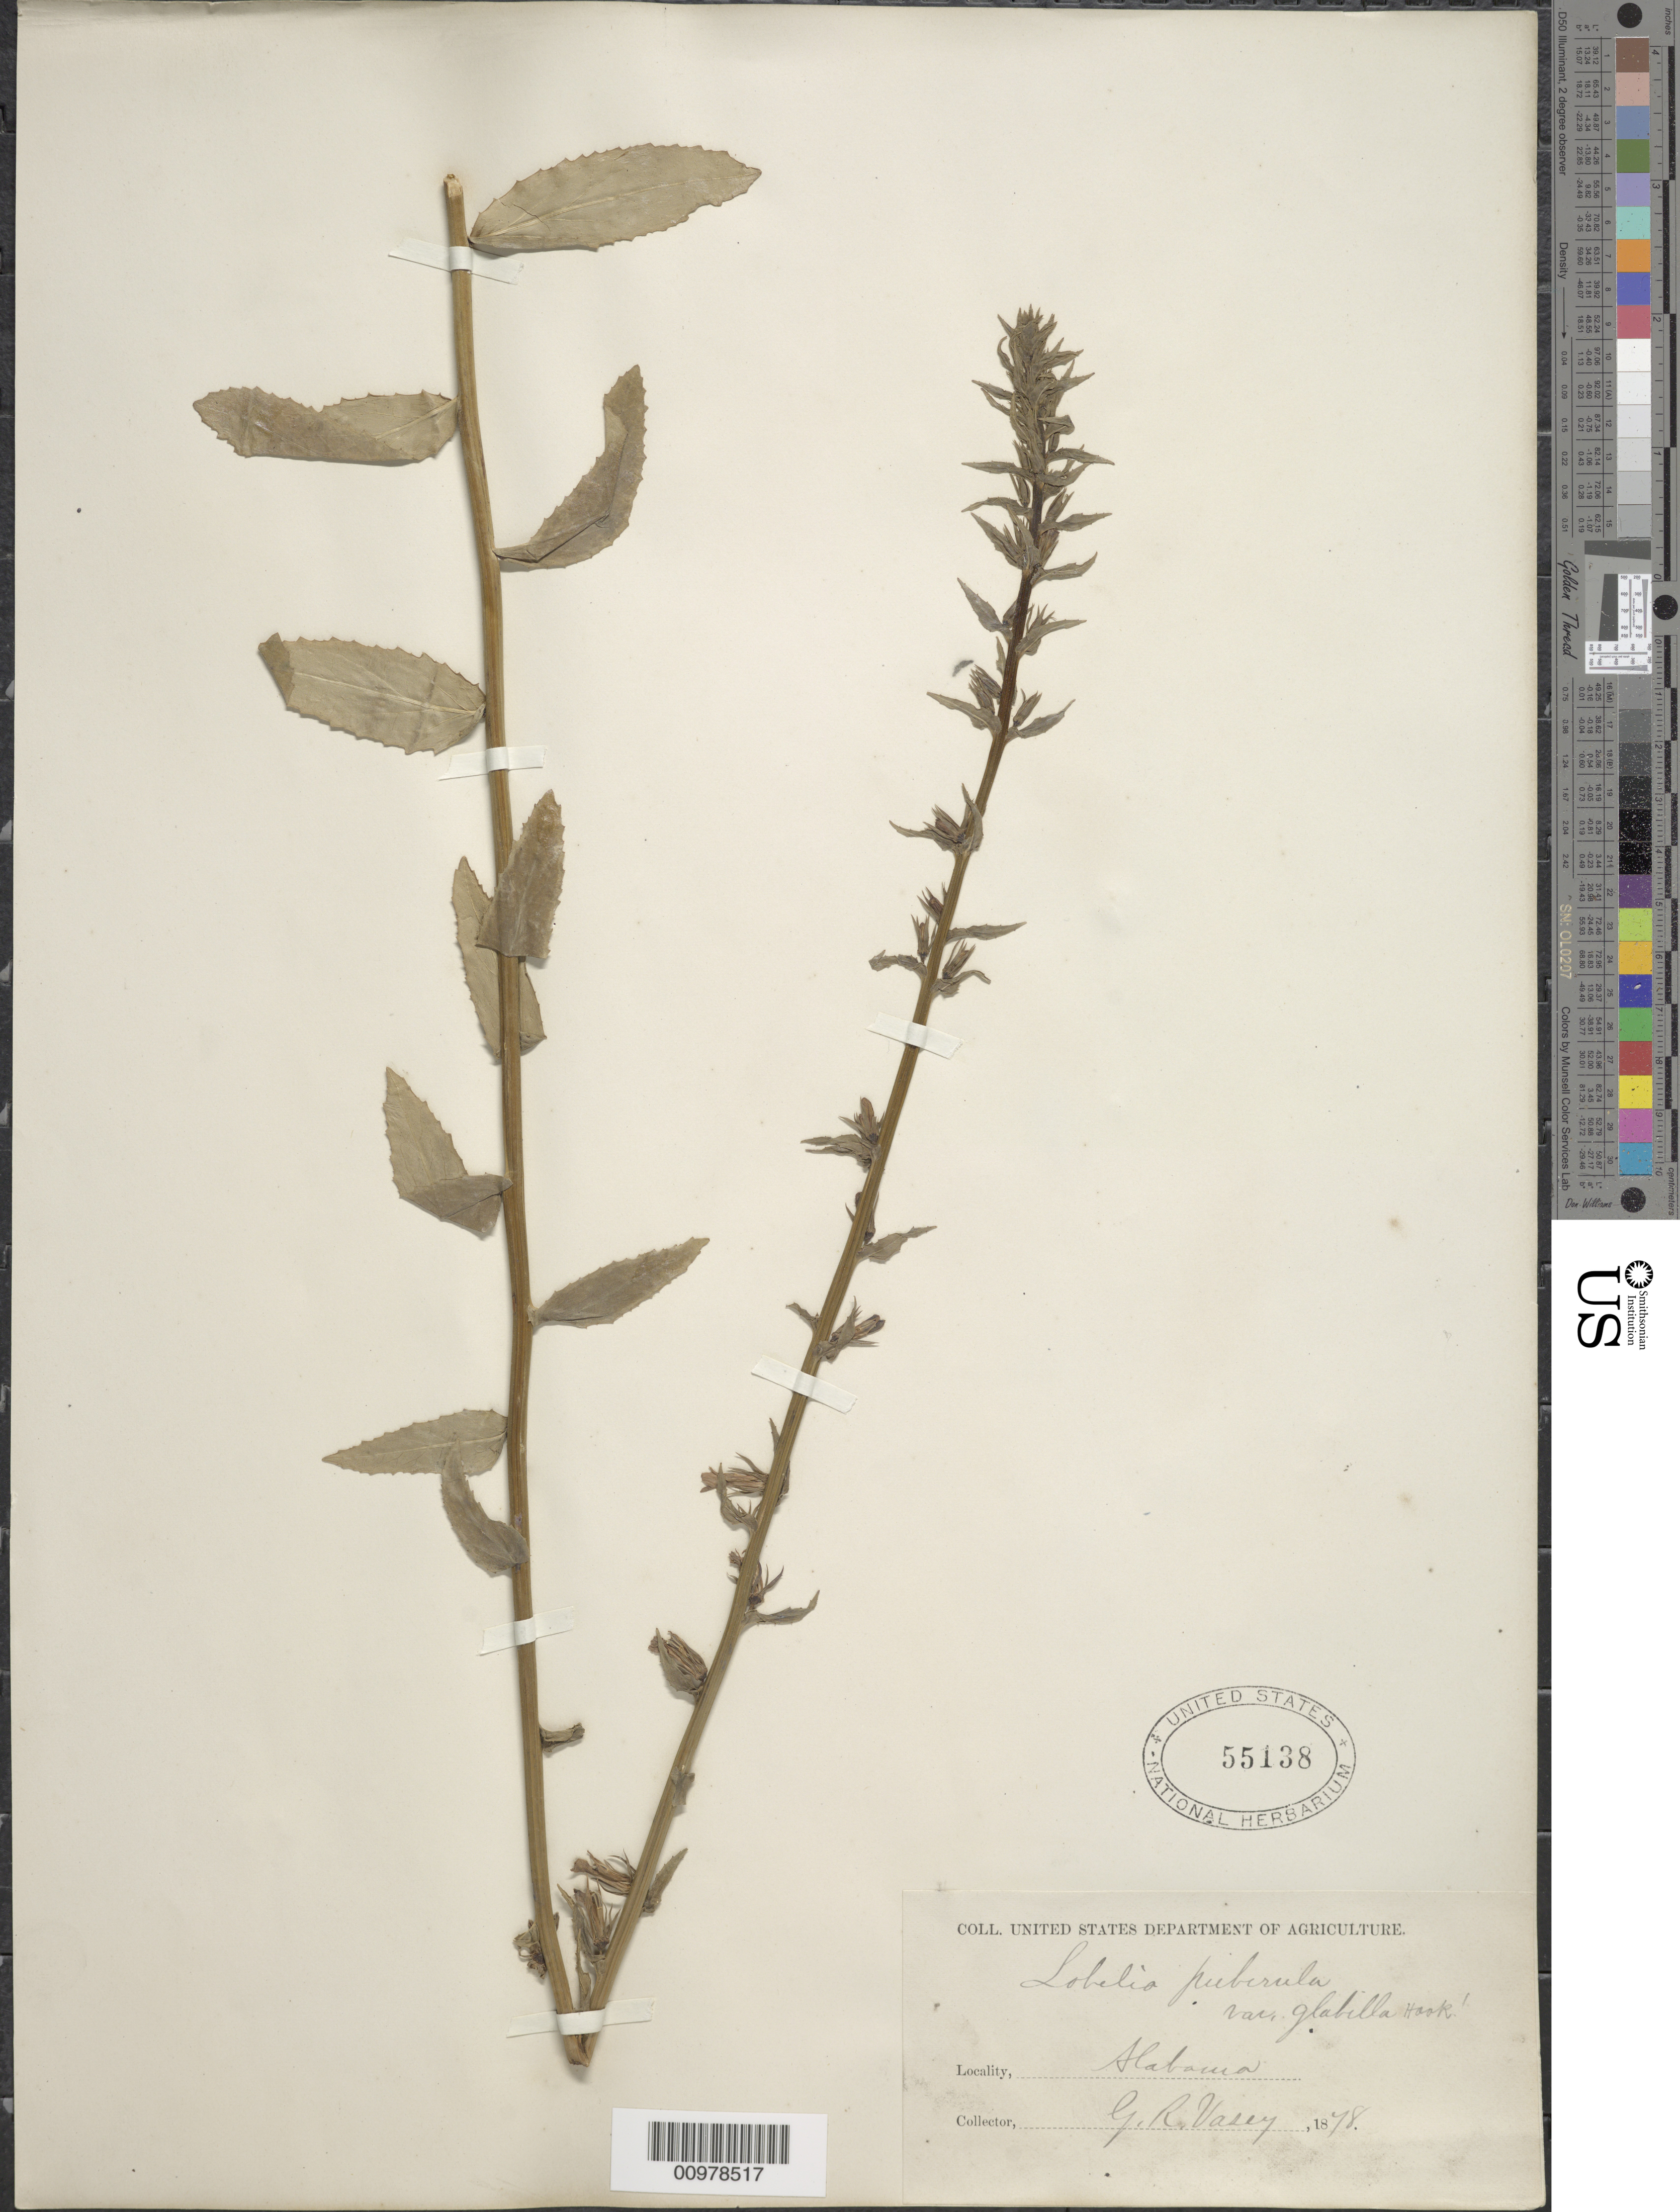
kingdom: Plantae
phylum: Tracheophyta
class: Magnoliopsida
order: Asterales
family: Campanulaceae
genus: Lobelia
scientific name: Lobelia puberula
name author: Michx.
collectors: G. R. Vasey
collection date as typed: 1878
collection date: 1878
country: United States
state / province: Alabama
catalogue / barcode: US 55138